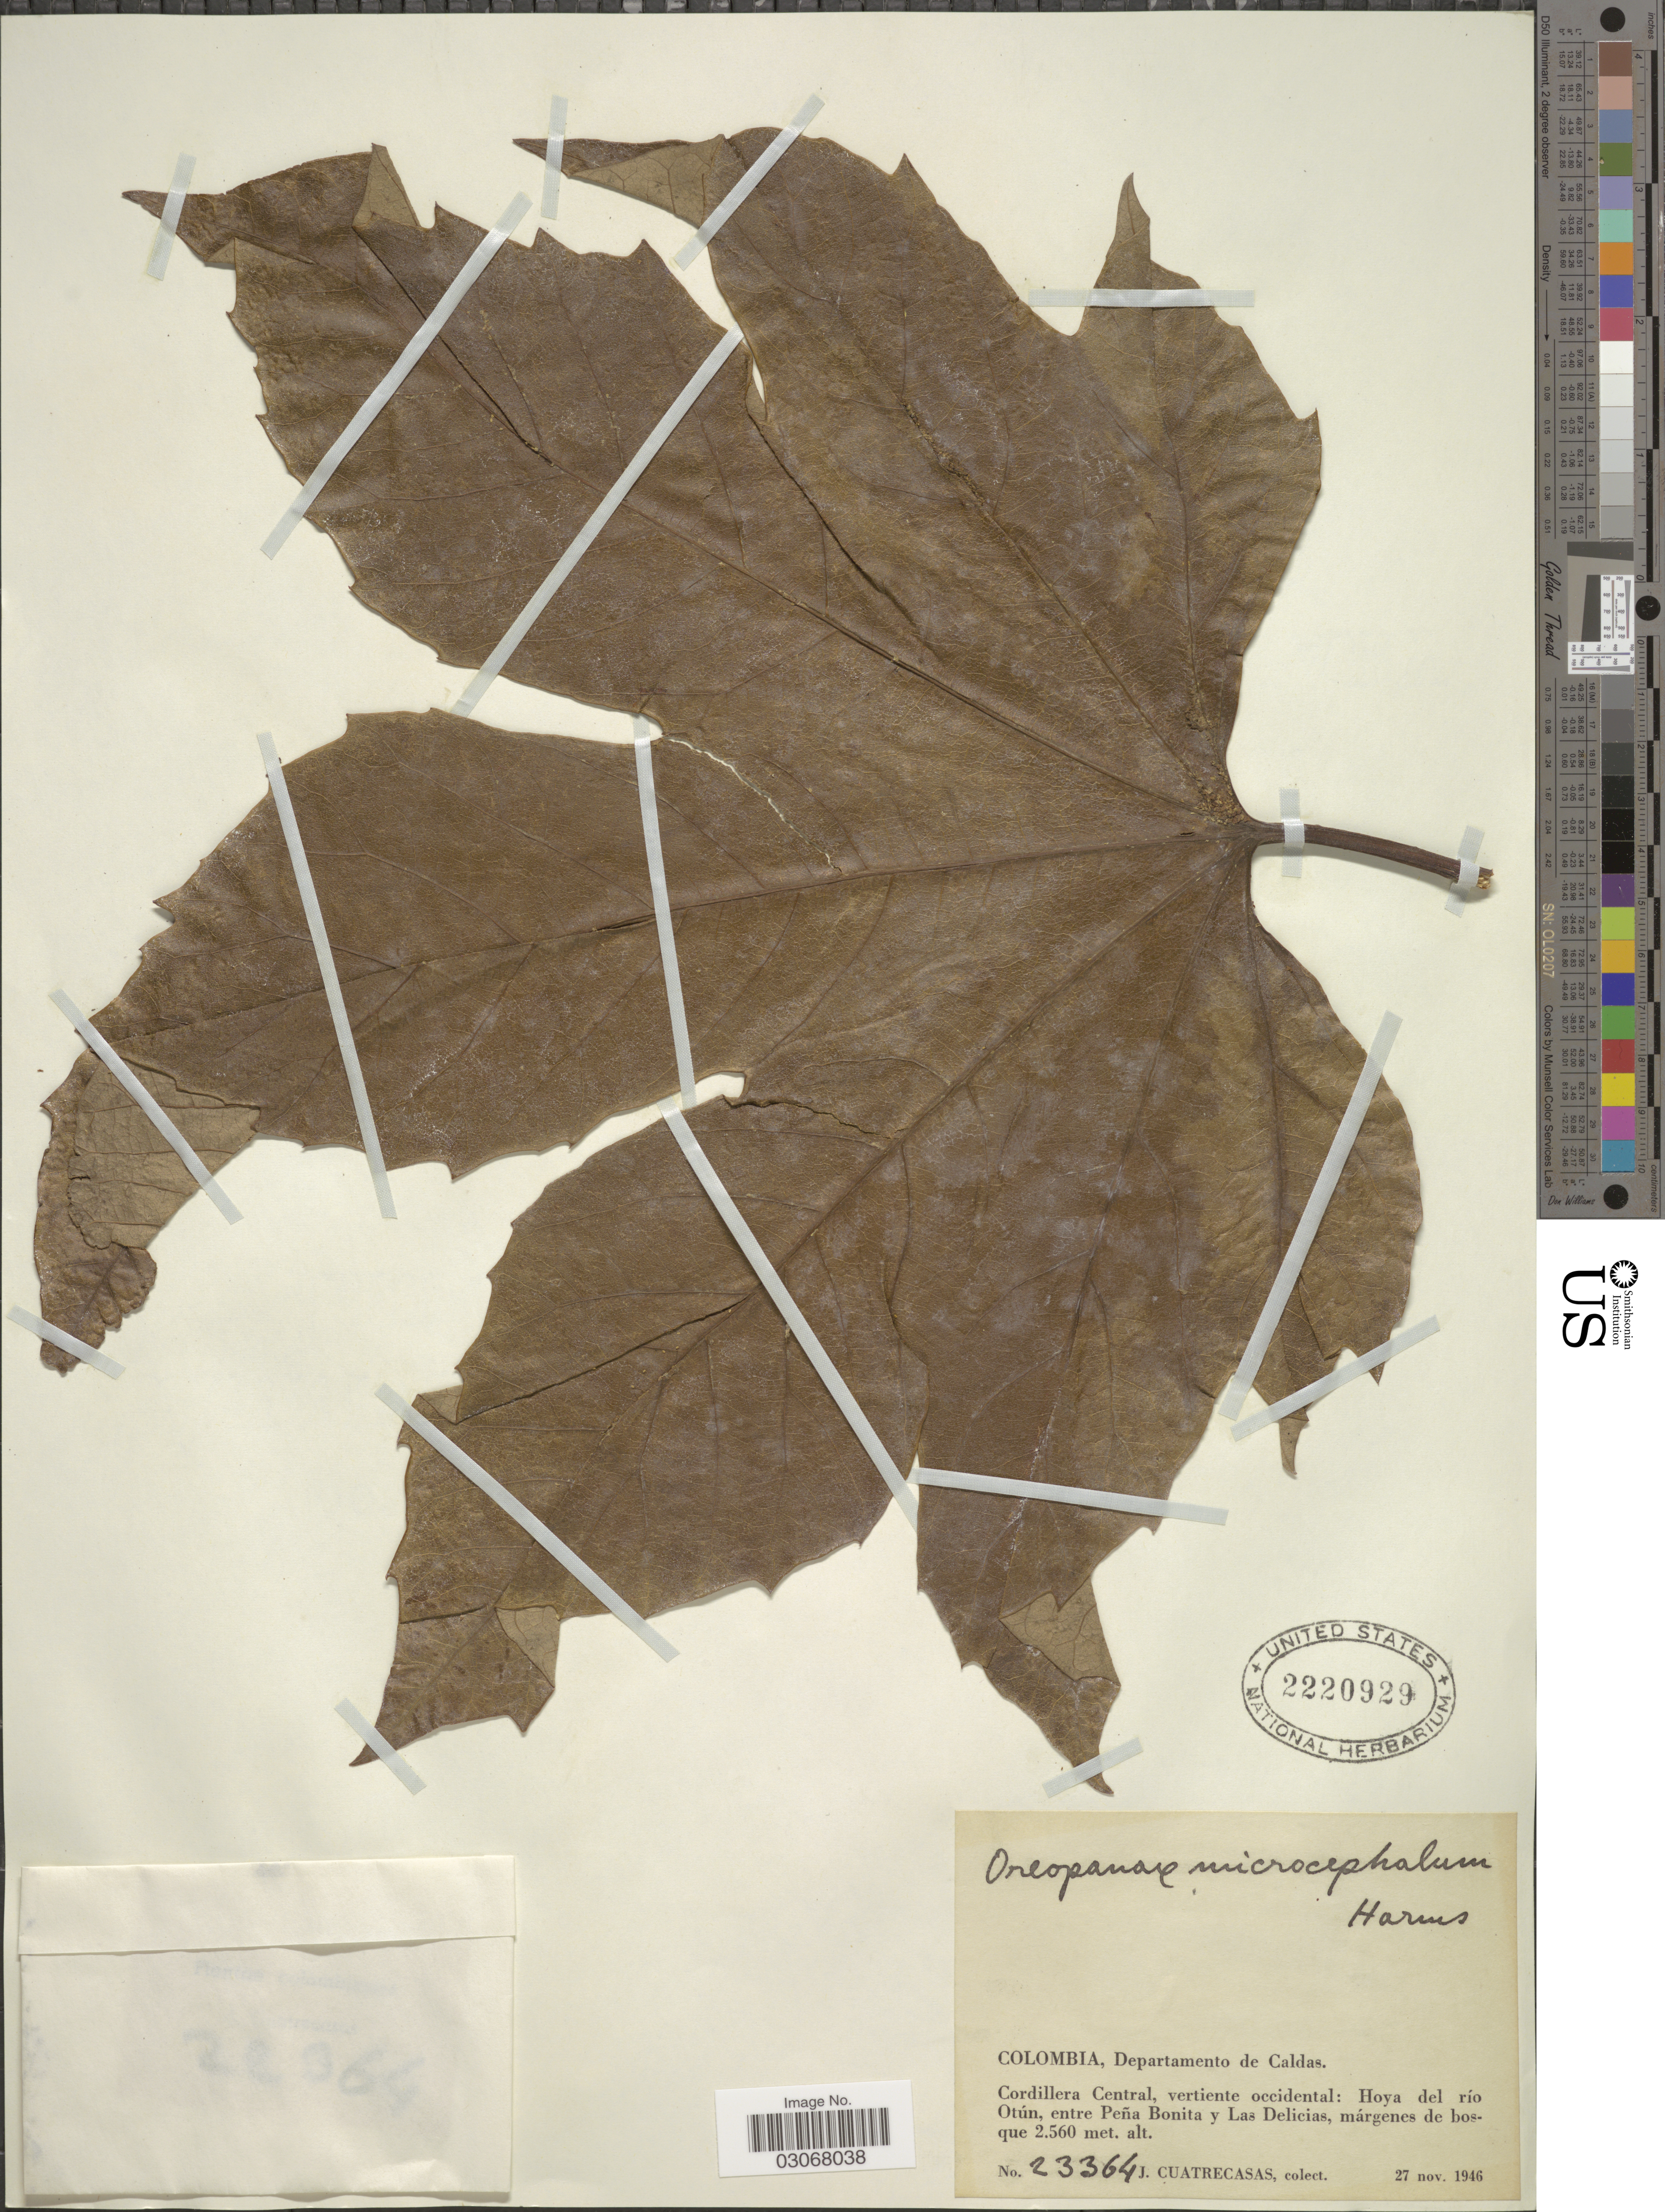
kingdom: Plantae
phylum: Tracheophyta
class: Magnoliopsida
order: Apiales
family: Araliaceae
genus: Oreopanax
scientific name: Oreopanax microcephalus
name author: Harms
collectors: J. Cuatrecasas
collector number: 23364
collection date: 1946-11-27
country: Colombia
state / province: Caldas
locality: Departamento de Caldas. Cordillera Central, vertiente occidental: Hoya del río Otún, entre Peña Bonita y Las Delicias.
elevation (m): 2560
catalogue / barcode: US 2220929